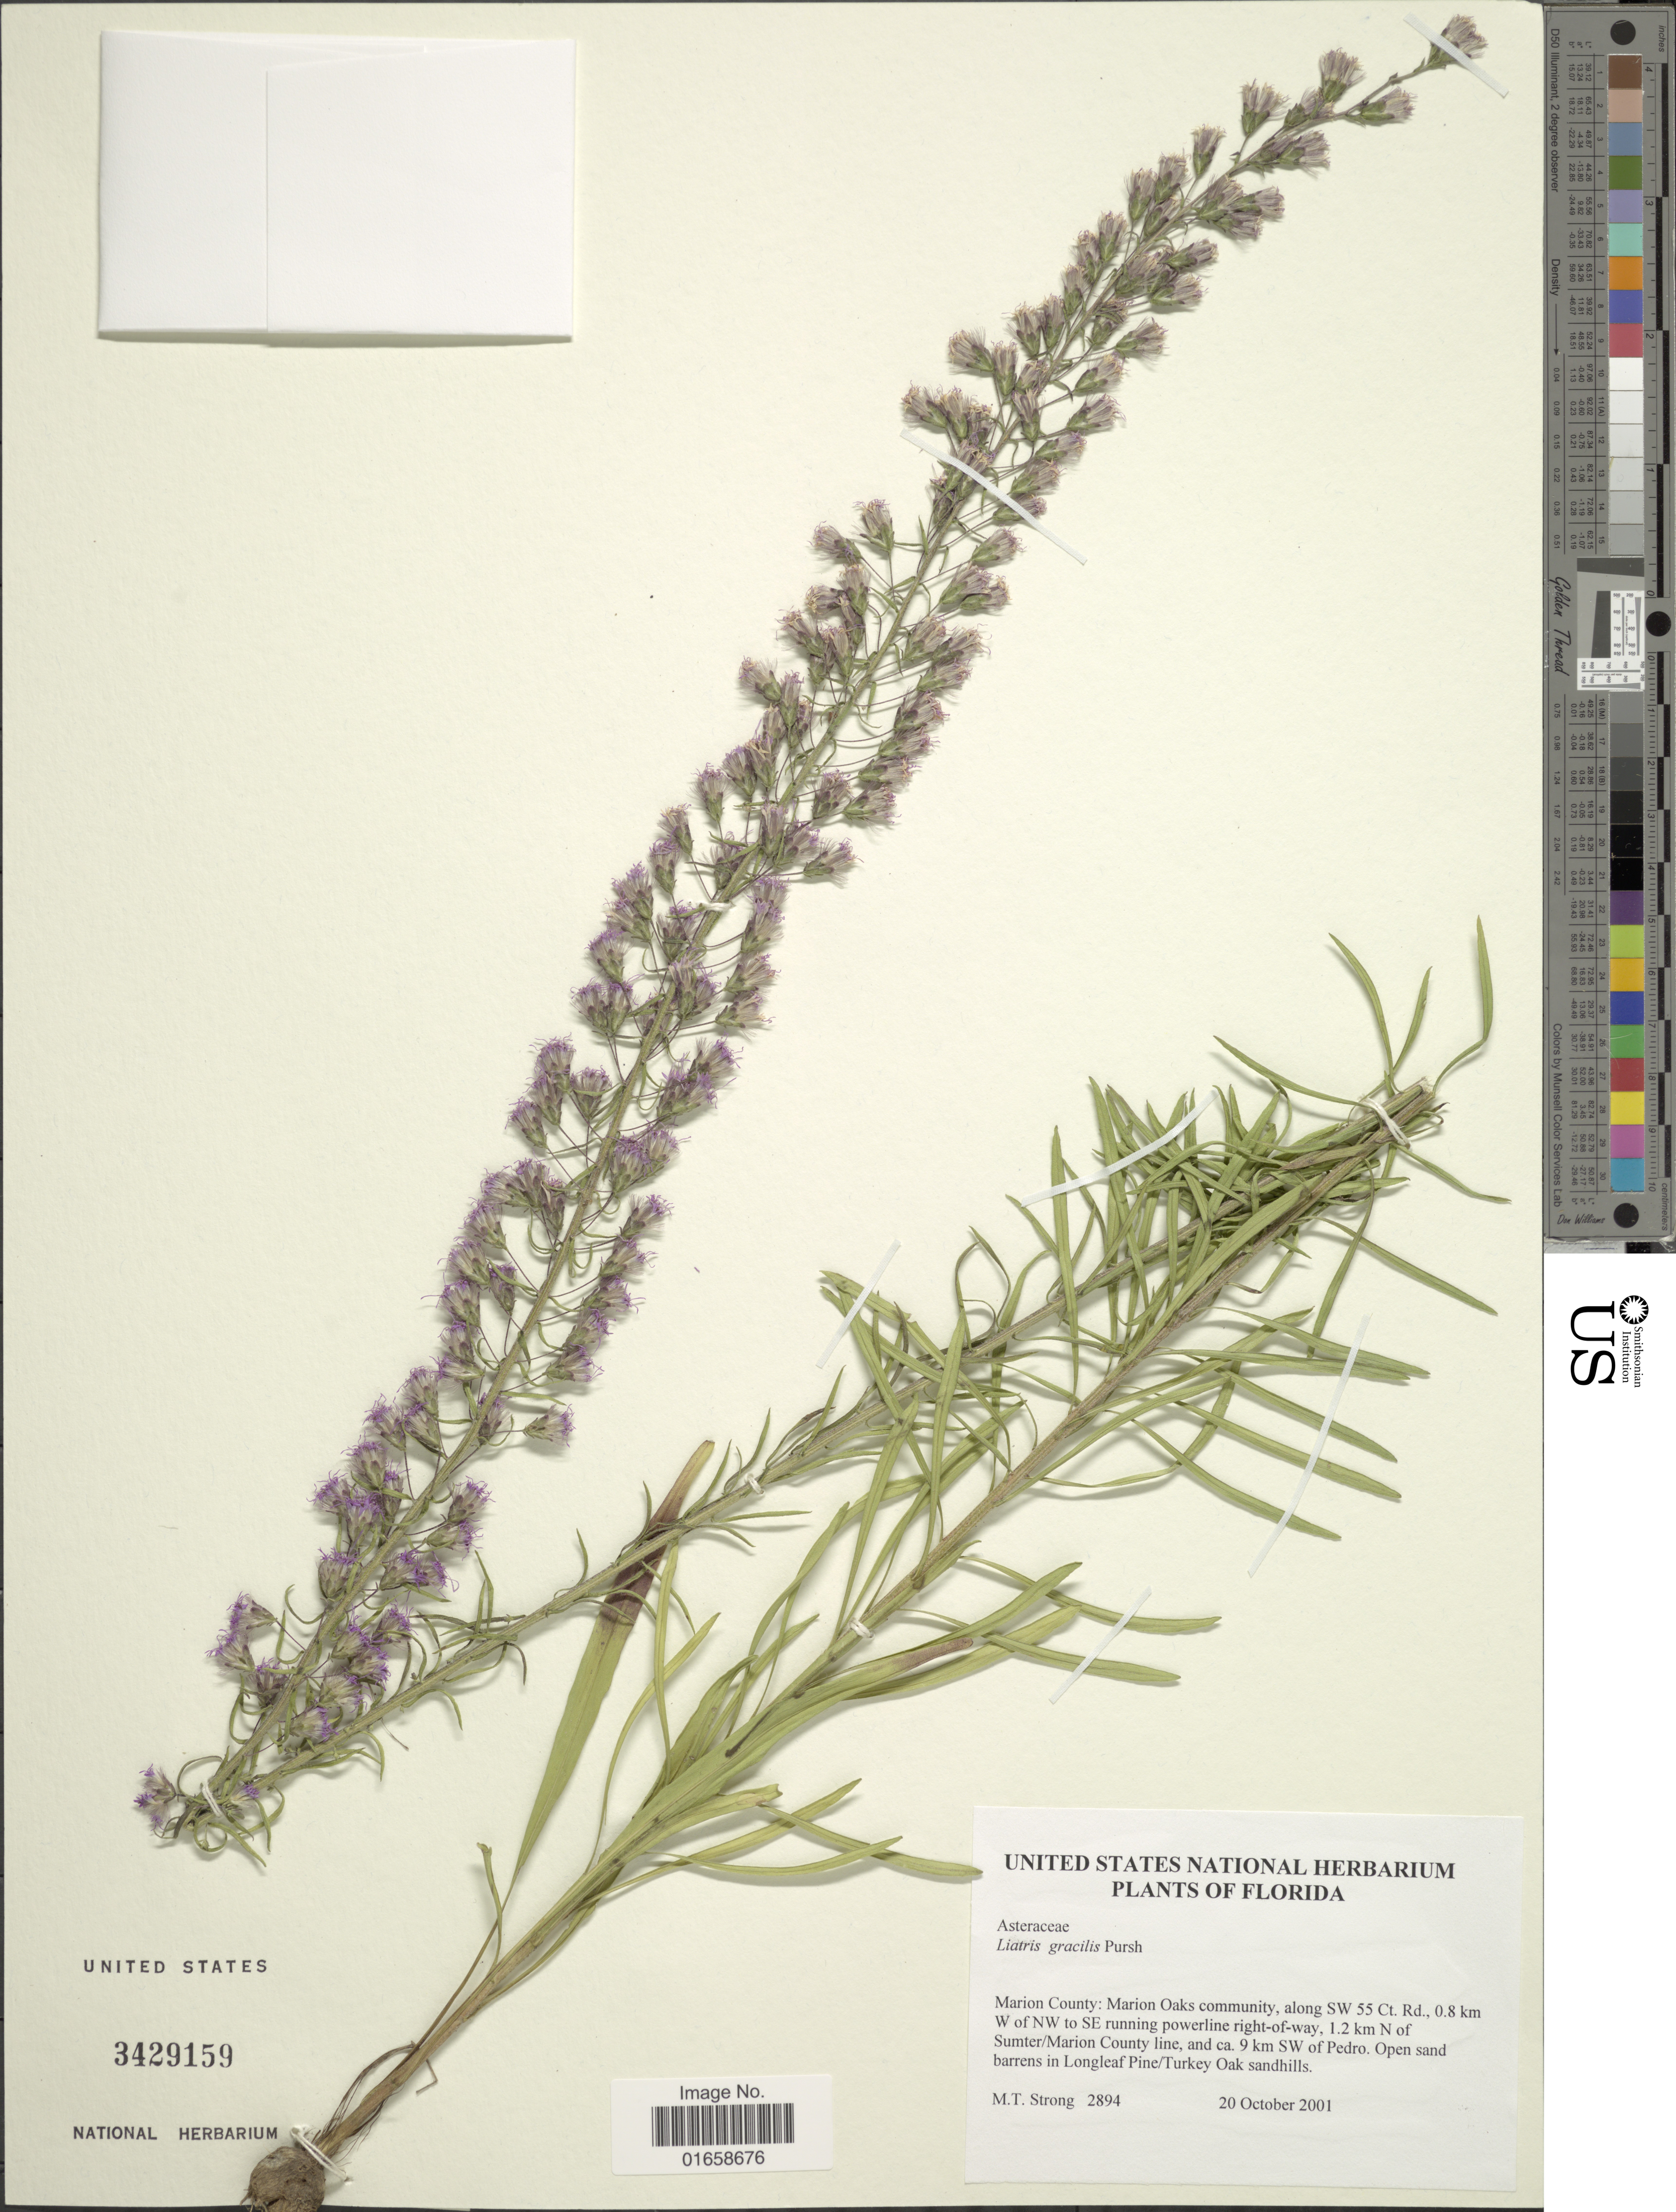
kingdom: Plantae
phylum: Tracheophyta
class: Magnoliopsida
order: Asterales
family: Asteraceae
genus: Liatris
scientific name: Liatris gracilis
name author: Pursh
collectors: M. T. Strong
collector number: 2894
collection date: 2001-10-20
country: United States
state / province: Florida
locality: Marion County: Marion Oaks community, along SW 55 Ct. Rd., 0.8 km W of NW to SE running powerline right-of-way, 1.2 km N of Sumter/Marion County line, and ca. 9 km SW of Pedro, Open sand barrens in Longleaf Pine/Turkey Oak sandhills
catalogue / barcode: US 3429159